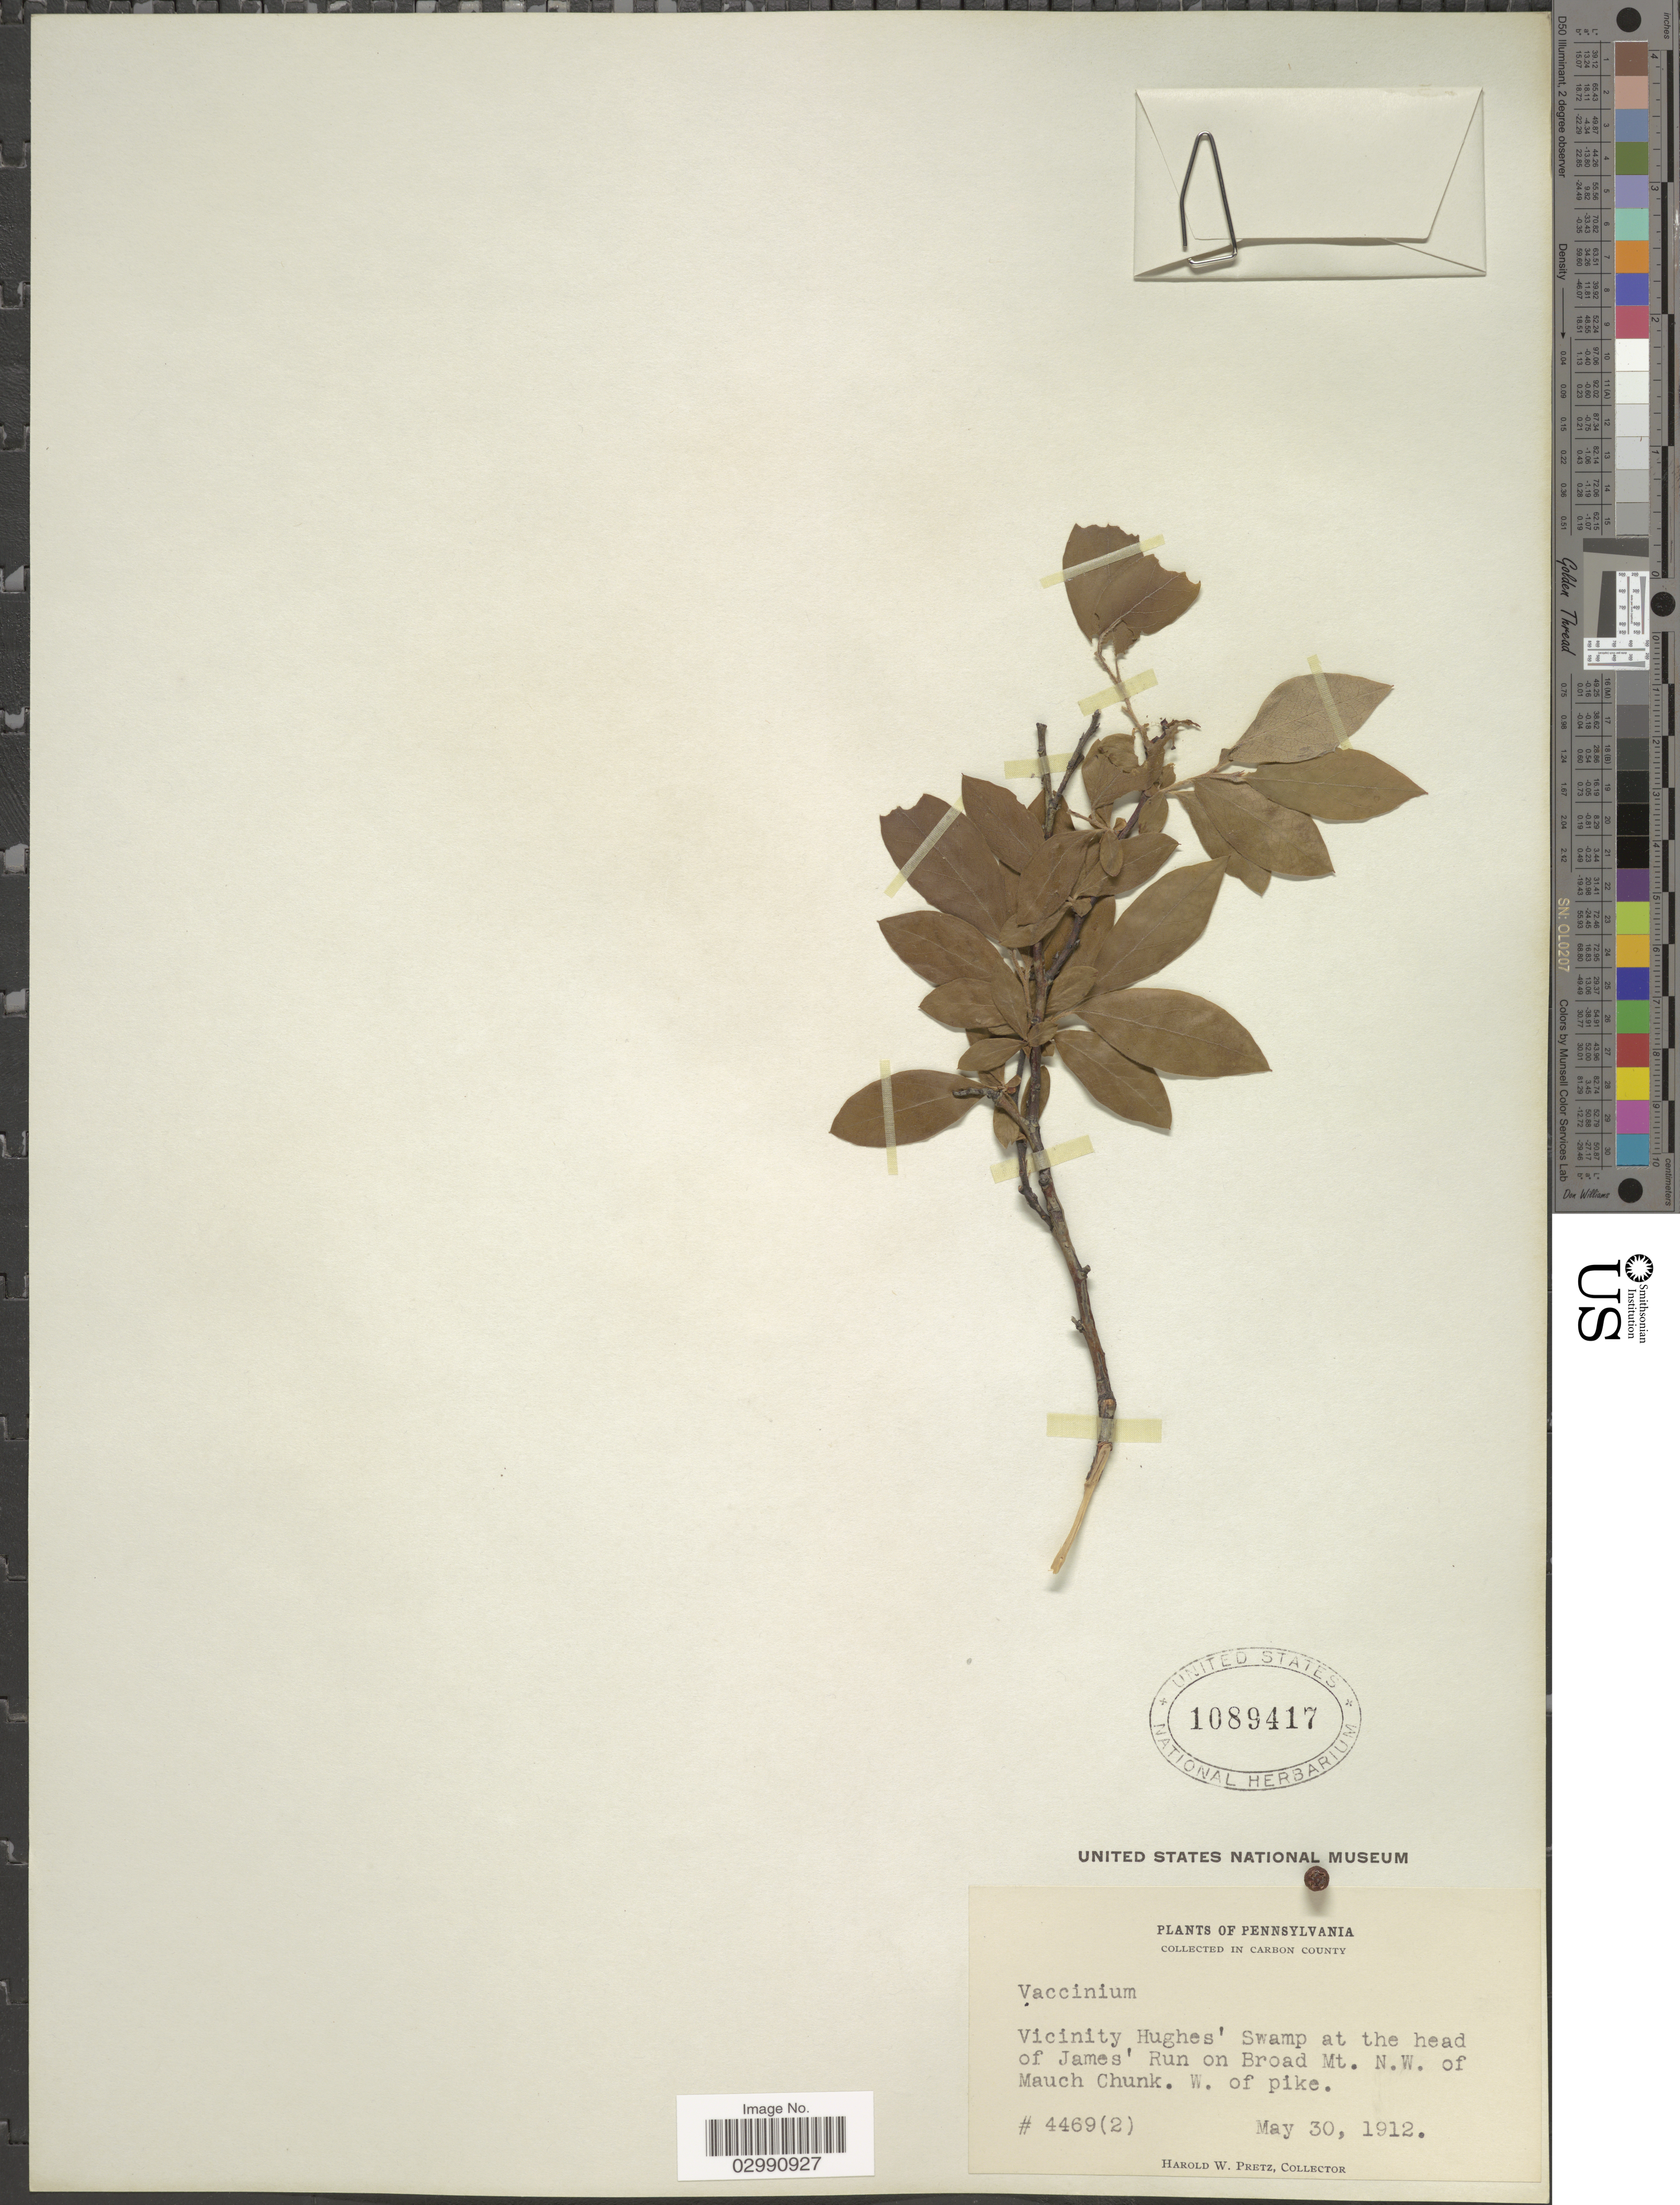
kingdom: Plantae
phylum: Tracheophyta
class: Magnoliopsida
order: Ericales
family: Ericaceae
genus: Vaccinium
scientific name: Vaccinium sp.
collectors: H. W. Pretz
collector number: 4469(2)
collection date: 1912-05-30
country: United States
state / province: Pennsylvania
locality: In Carbon County. Vicinity Hughes' Swamp at the head of James' Run on Broad Mt. N.W. of Mauch Chunk. W. of pike.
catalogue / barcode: US 1089417